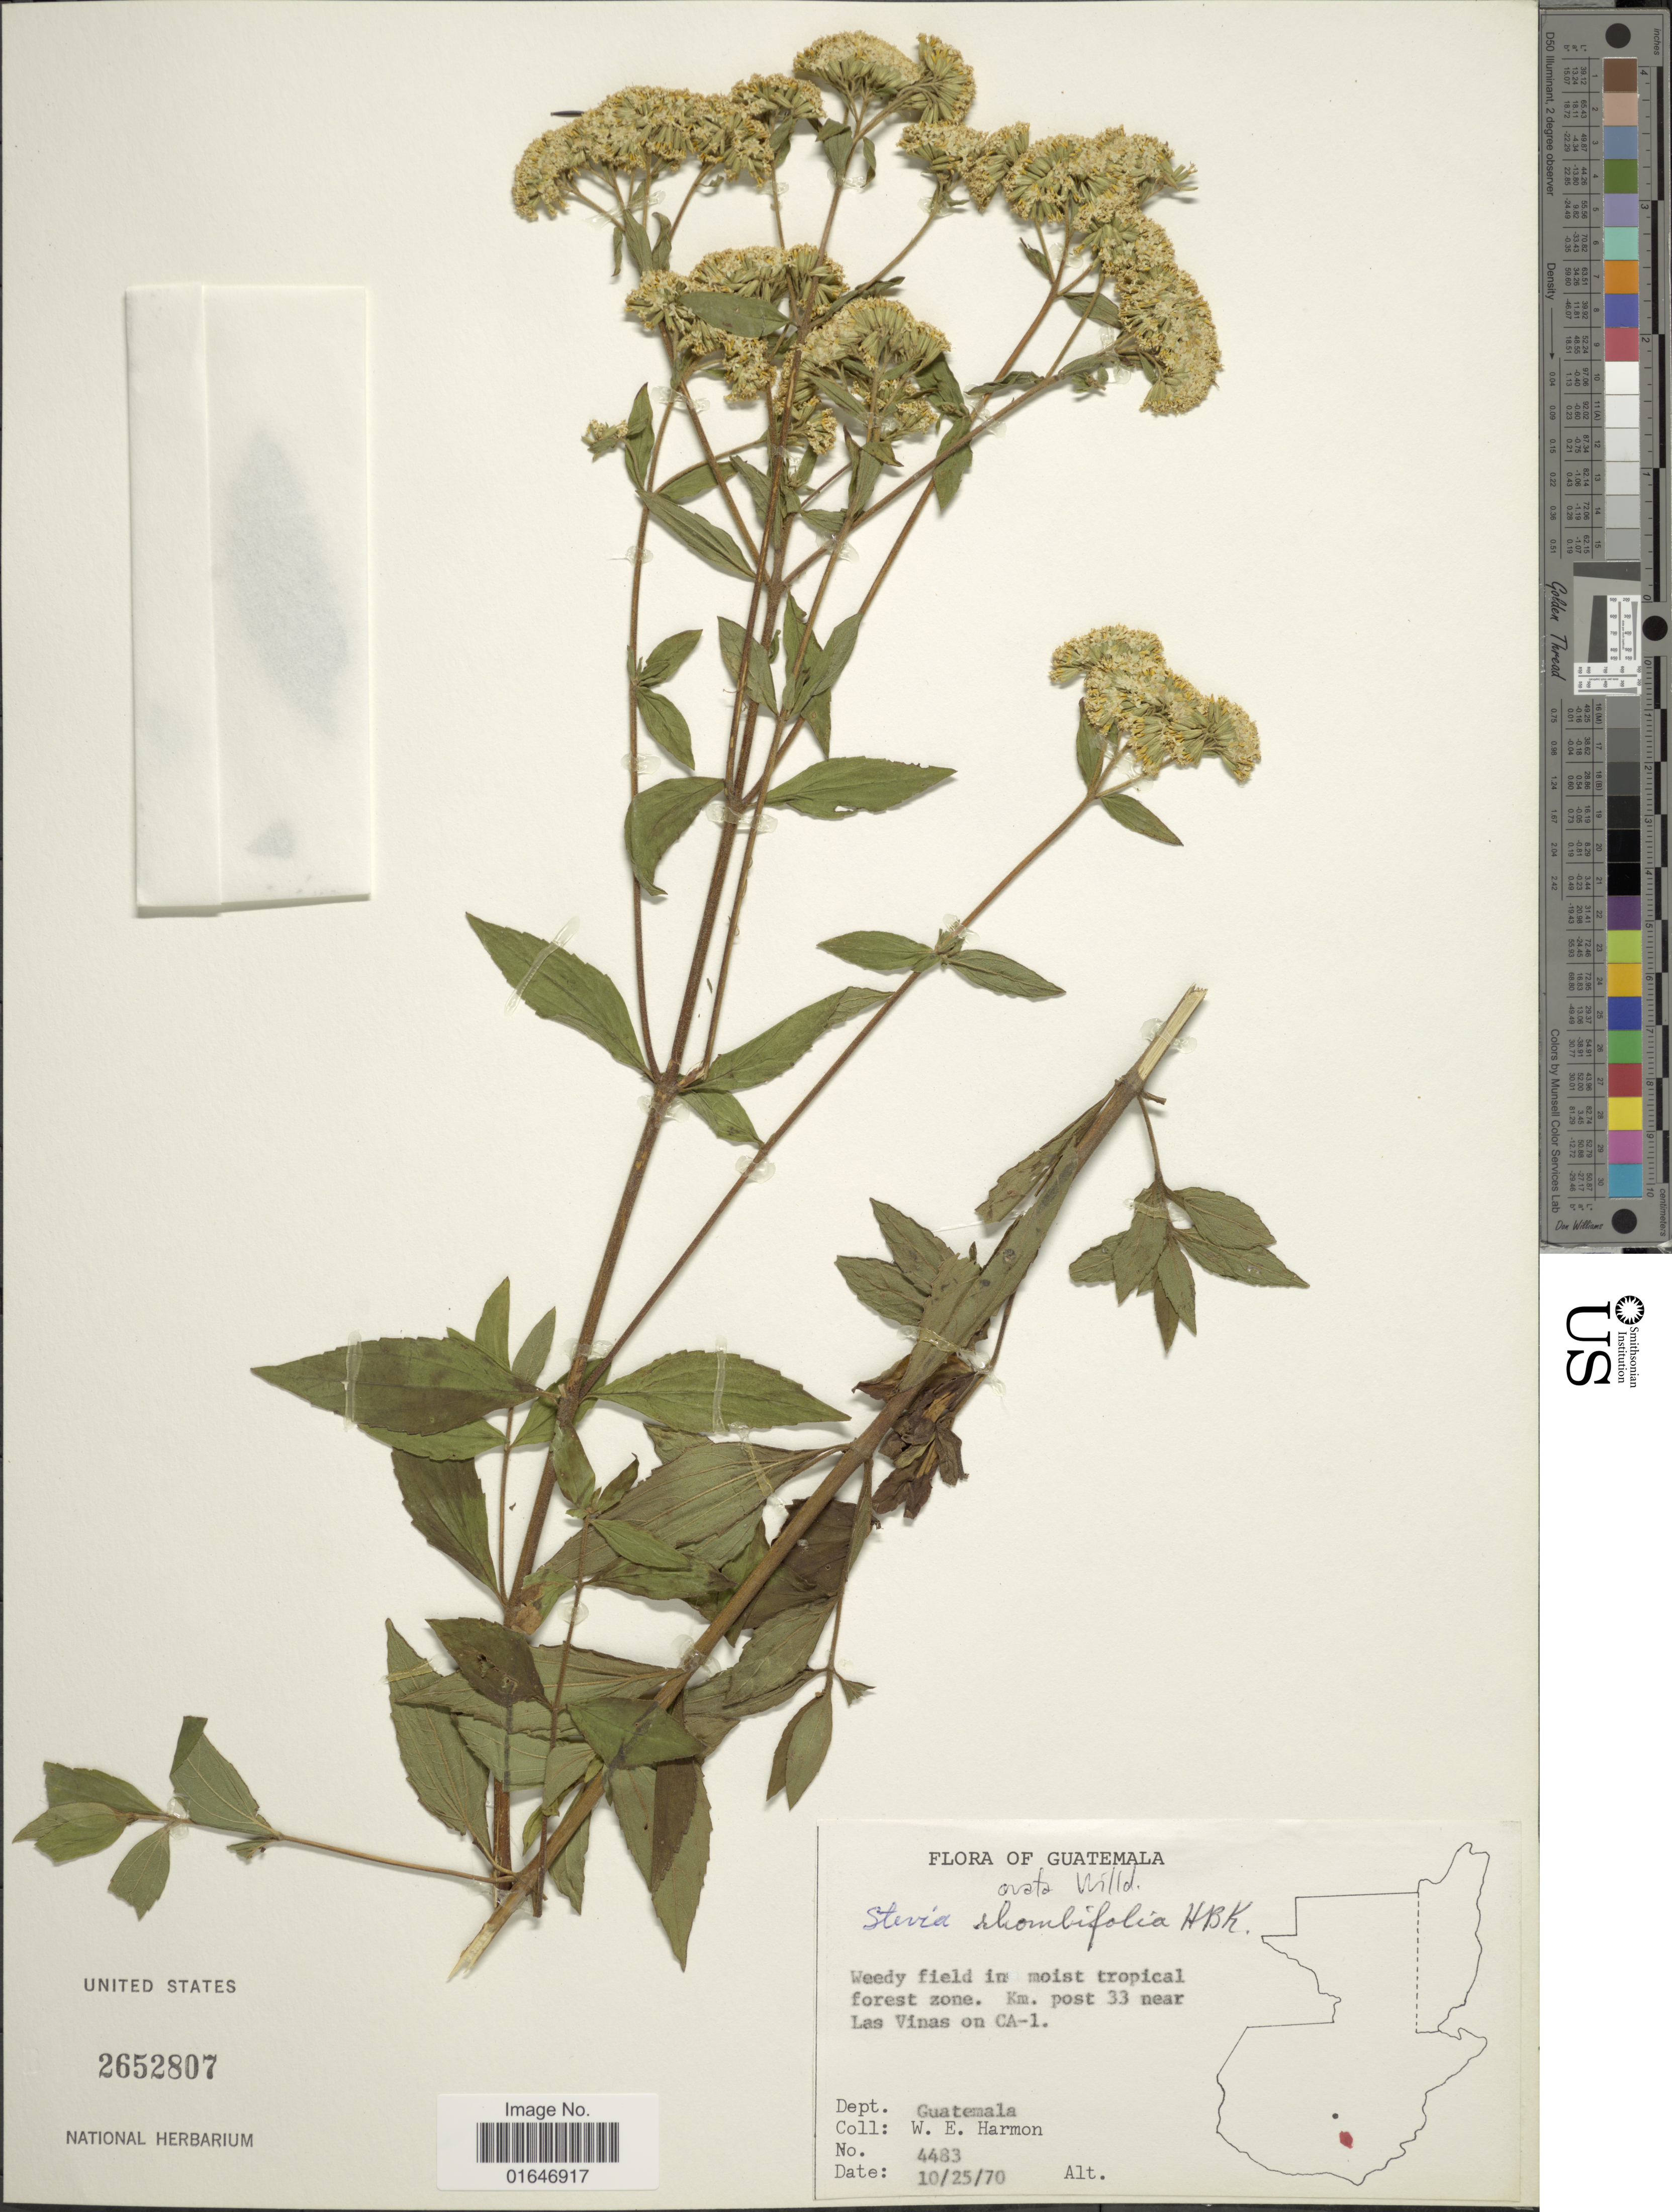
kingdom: Plantae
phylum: Tracheophyta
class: Magnoliopsida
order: Asterales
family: Asteraceae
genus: Stevia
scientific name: Stevia ovata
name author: Willd.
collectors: W. E. Harmon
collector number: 4483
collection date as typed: Transcribed d/m/y: 25/10/70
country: Guatemala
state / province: Guatemala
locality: Km. post 33 near Las Vinas on CA-1.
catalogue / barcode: US 2652807